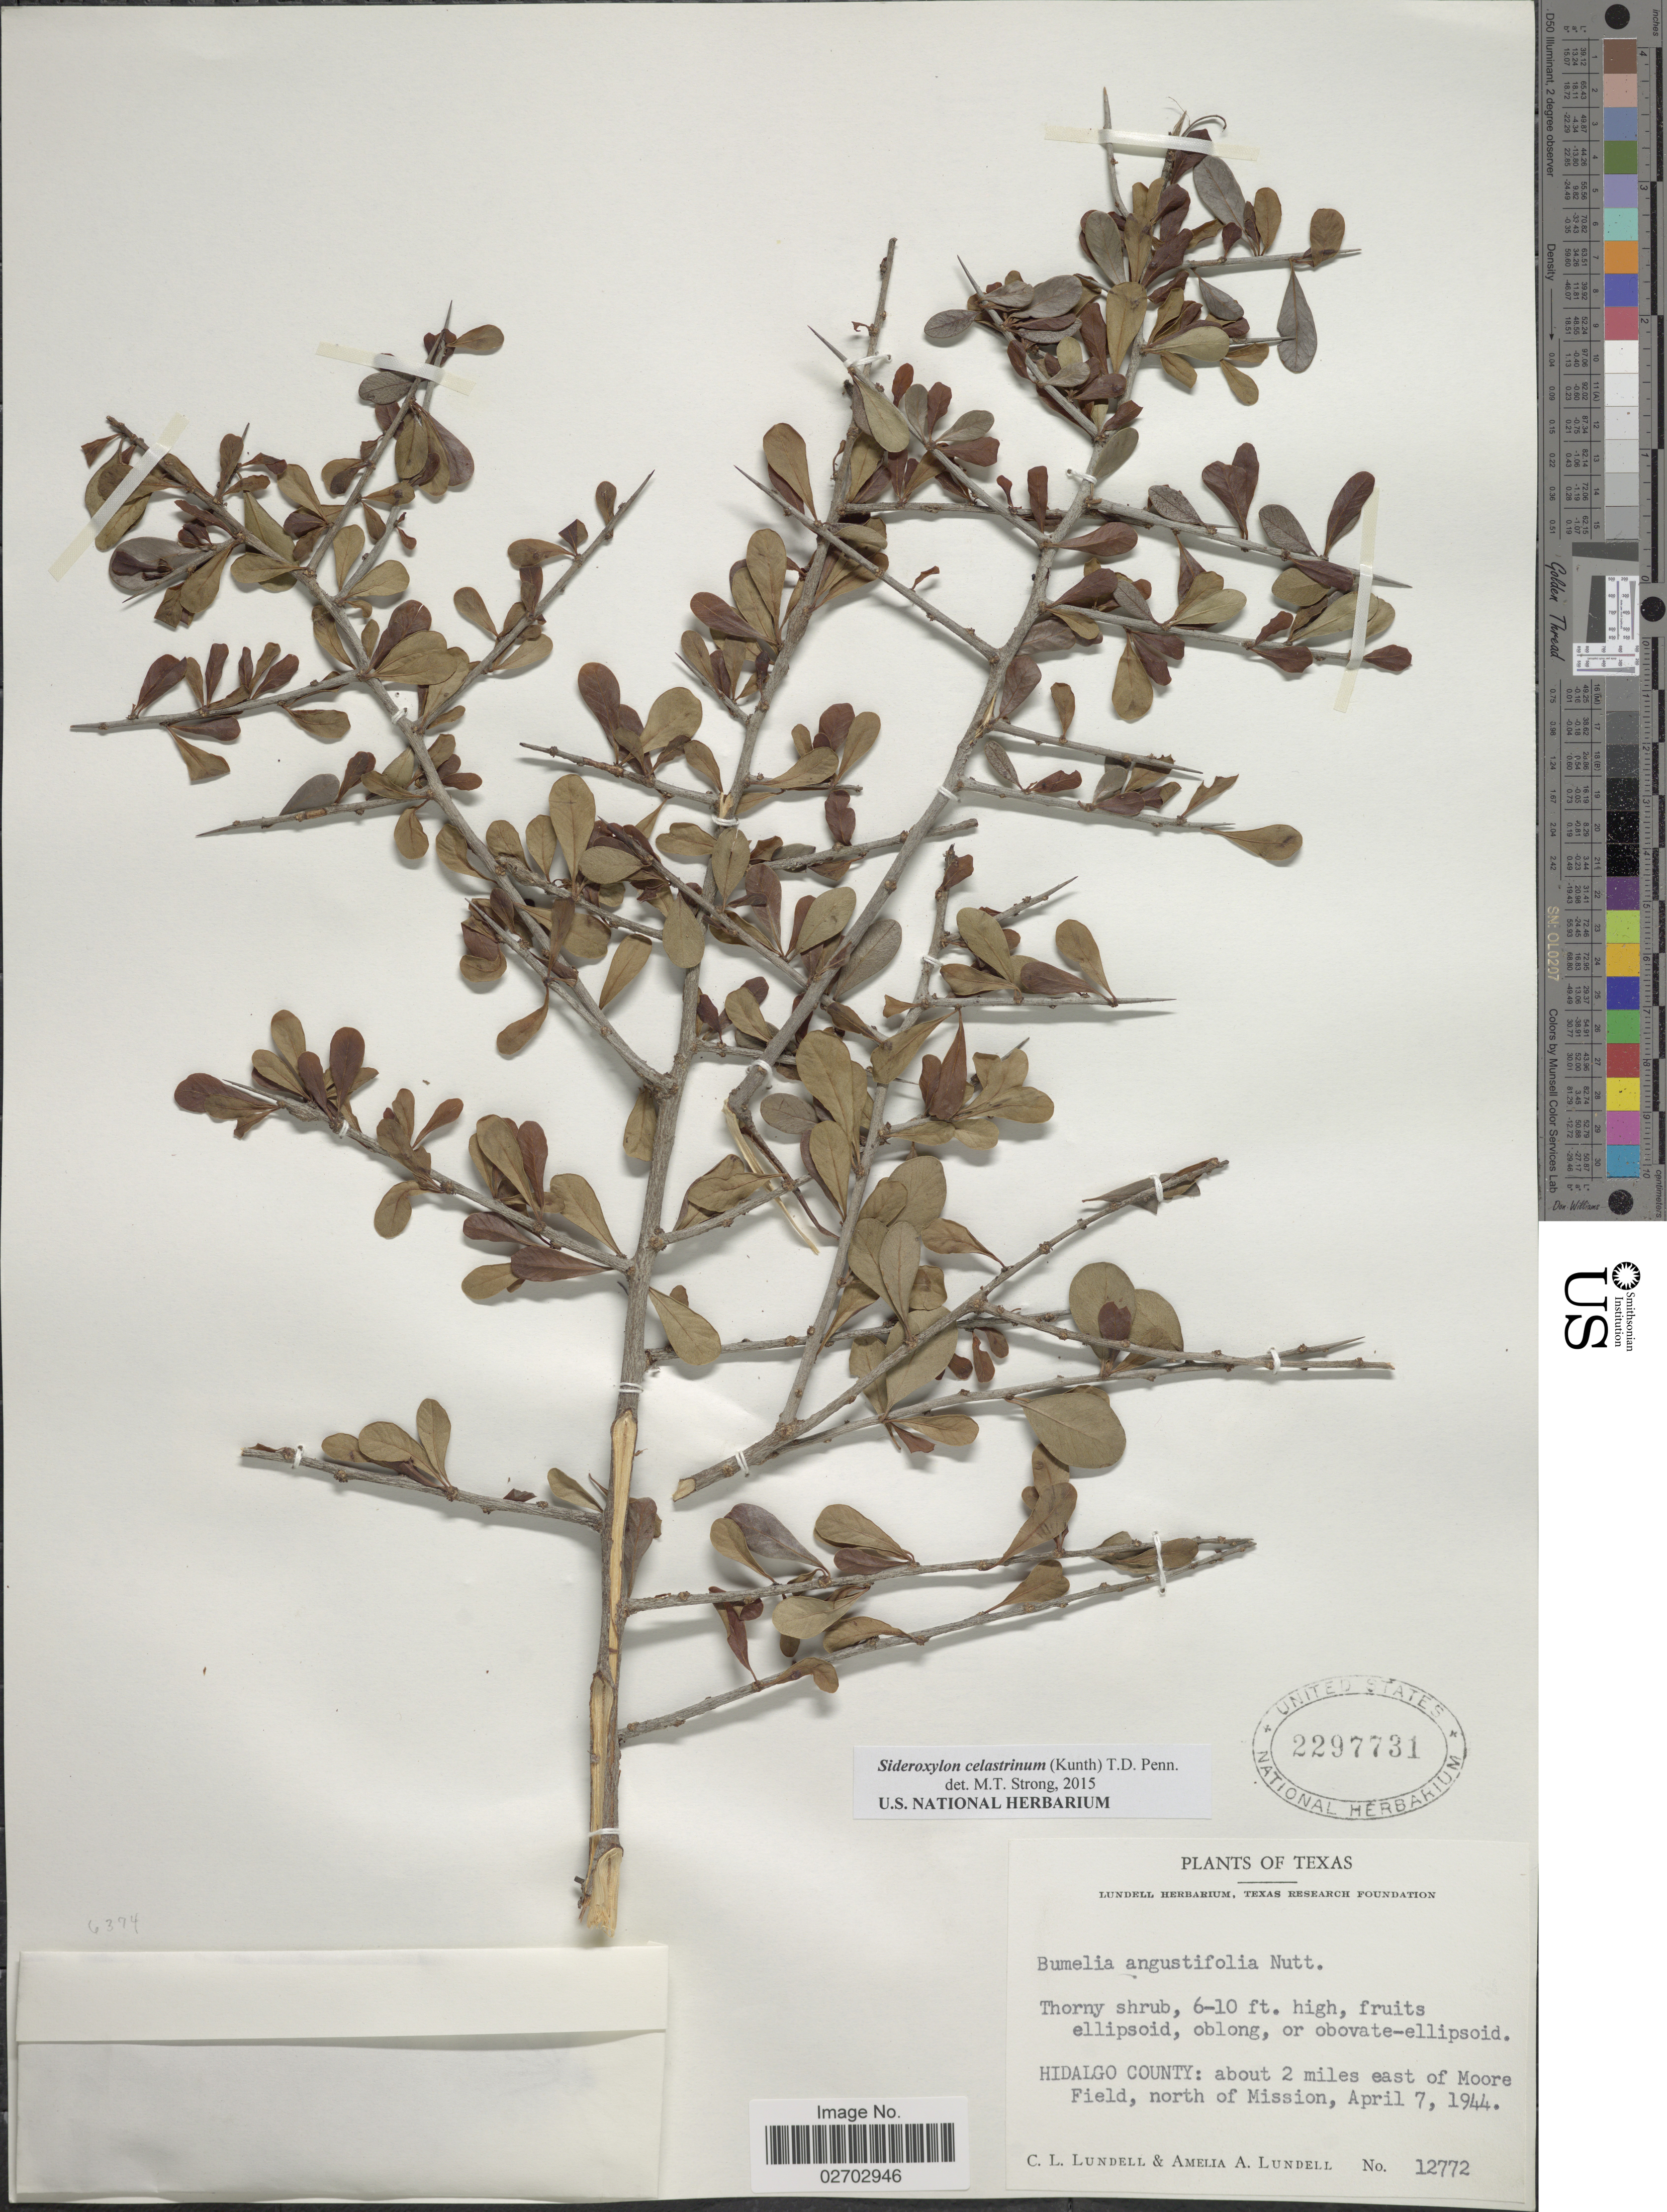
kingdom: Plantae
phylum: Tracheophyta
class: Magnoliopsida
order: Ericales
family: Sapotaceae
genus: Sideroxylon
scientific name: Sideroxylon celastrinum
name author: (Kunth) T.D. Penn.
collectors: C. L. Lundell & A. A. Lundell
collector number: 12772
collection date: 1944-04-07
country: United States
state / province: Texas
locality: Hidalgo County: about 2 miles east of Moore Field, north of Mission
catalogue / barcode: US 2297731